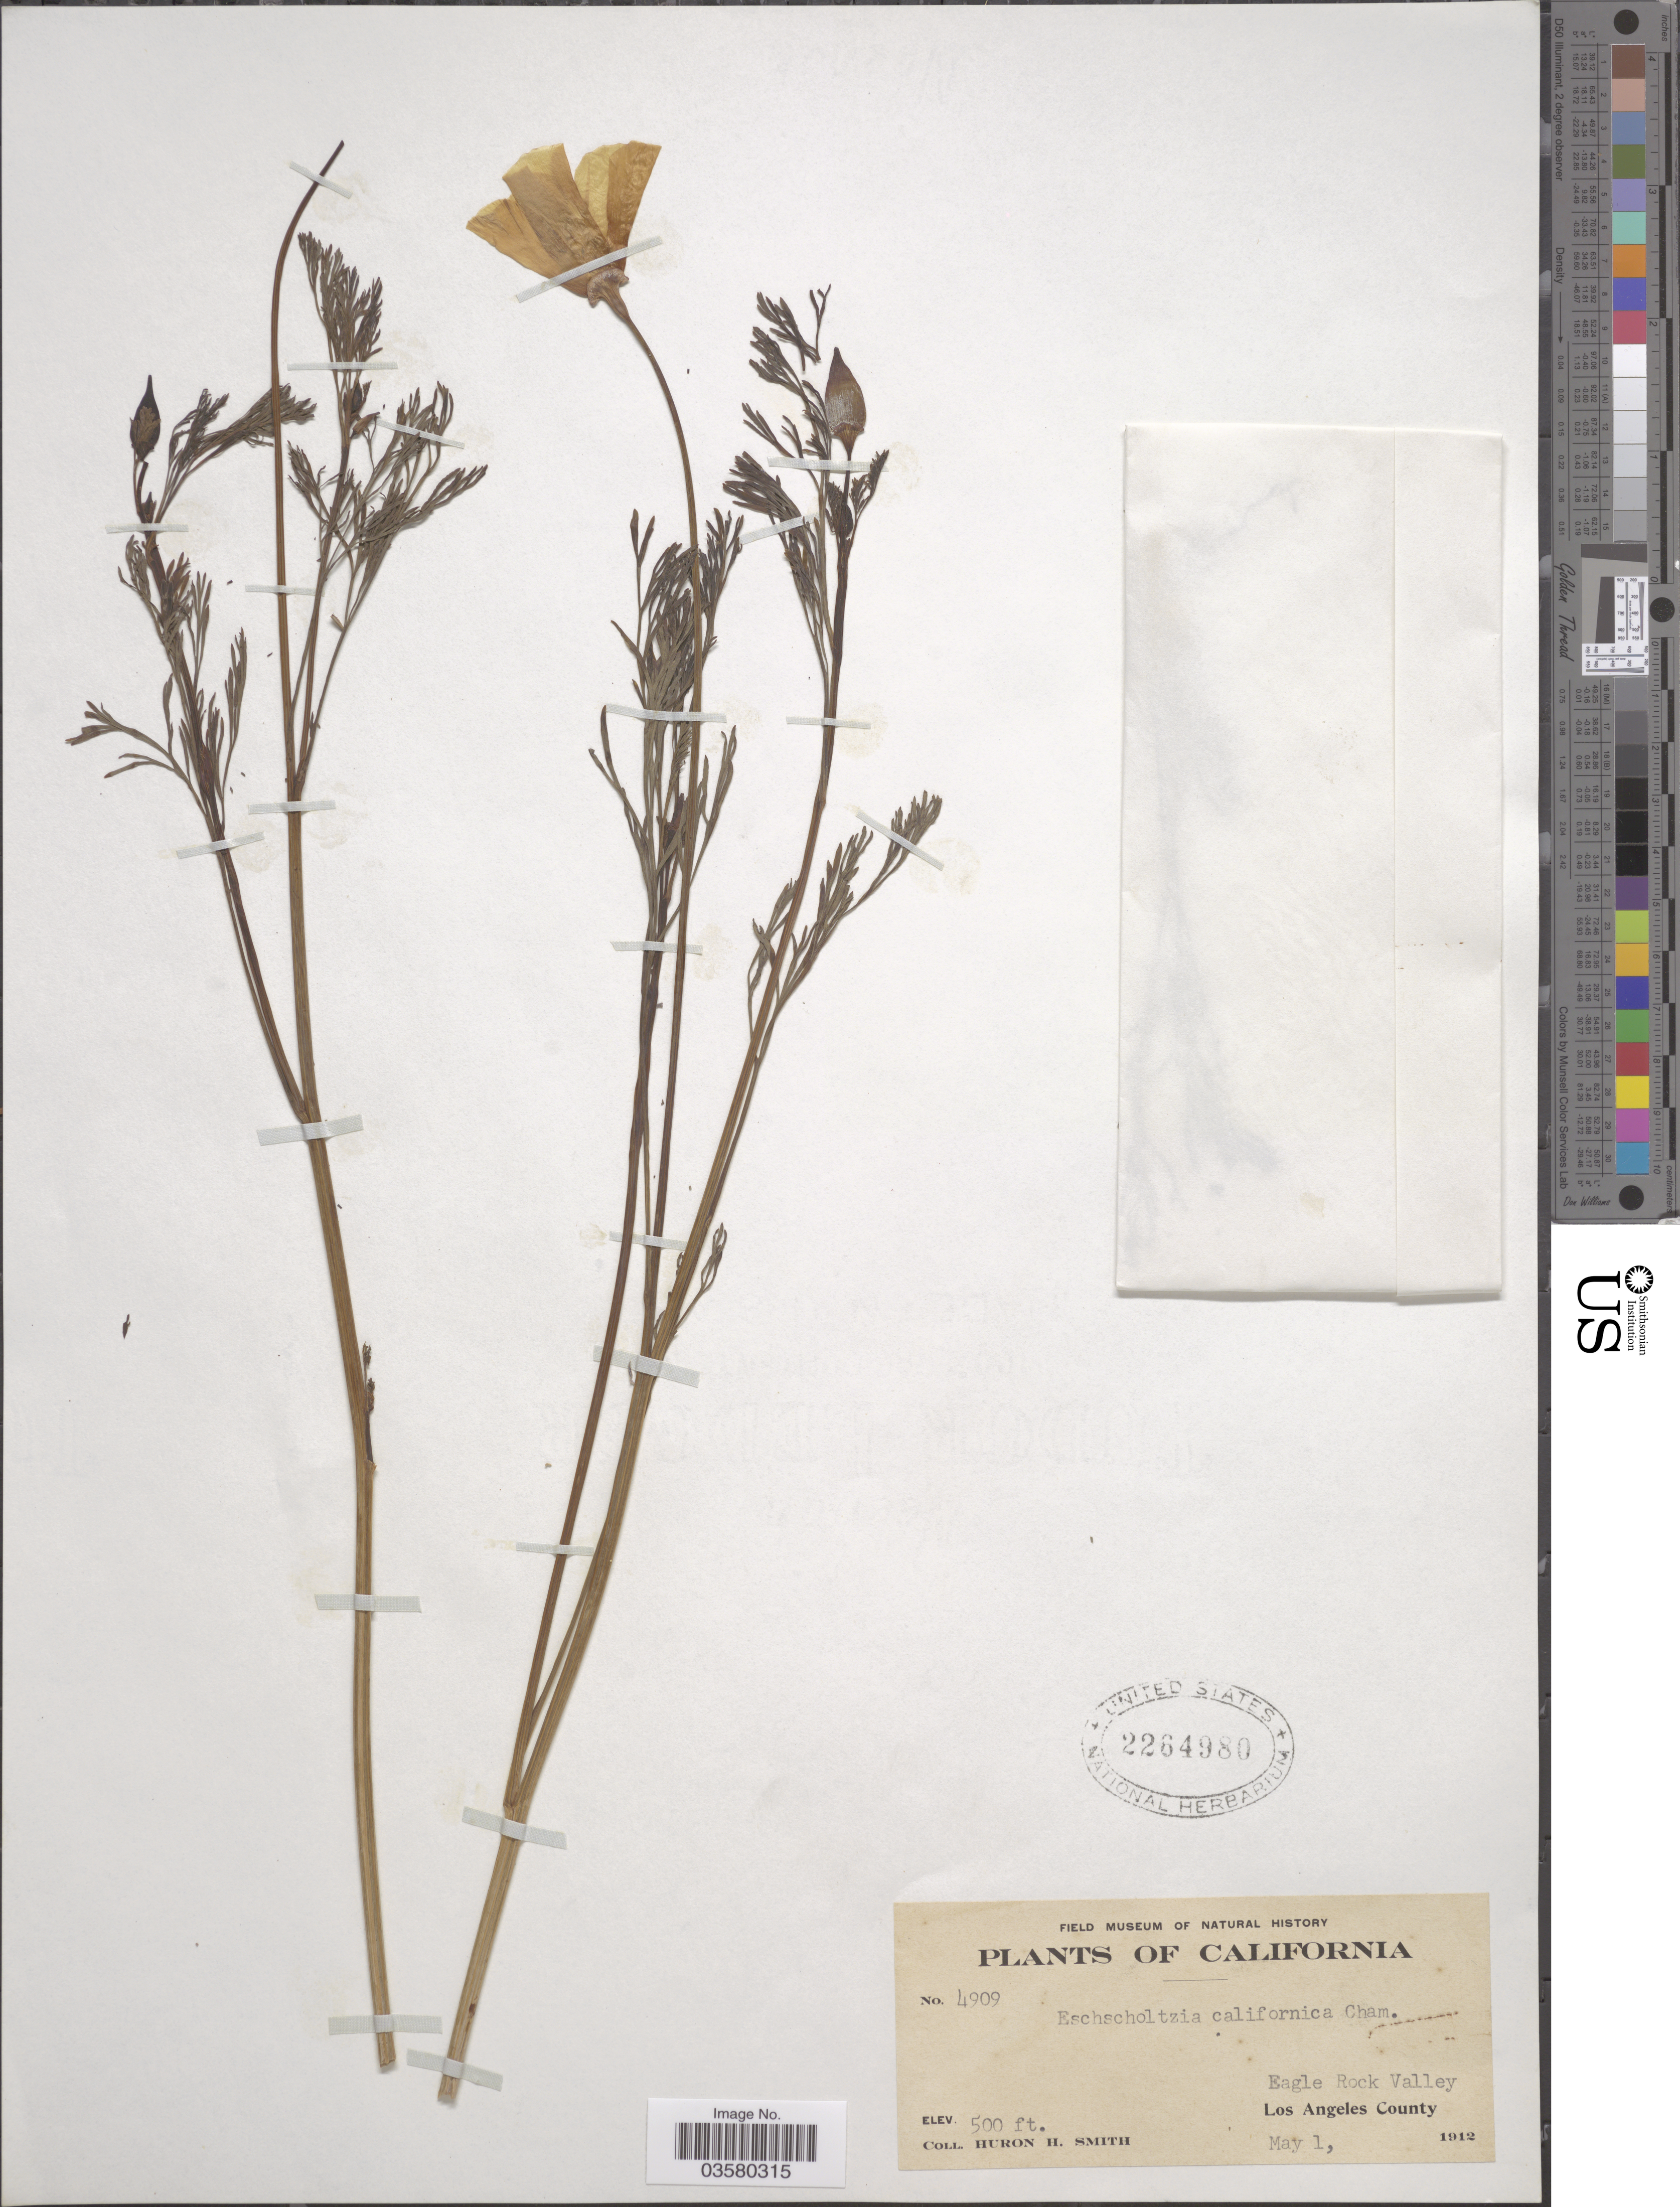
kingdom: Plantae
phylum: Tracheophyta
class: Magnoliopsida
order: Ranunculales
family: Papaveraceae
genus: Eschscholzia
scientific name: Eschscholzia californica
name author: Cham.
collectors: Huron H. Smith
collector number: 4909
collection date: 1912-05-01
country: United States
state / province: California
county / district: Los Angeles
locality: Eagle Rock Valley. Los Angeles County.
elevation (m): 152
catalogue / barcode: US 2264980